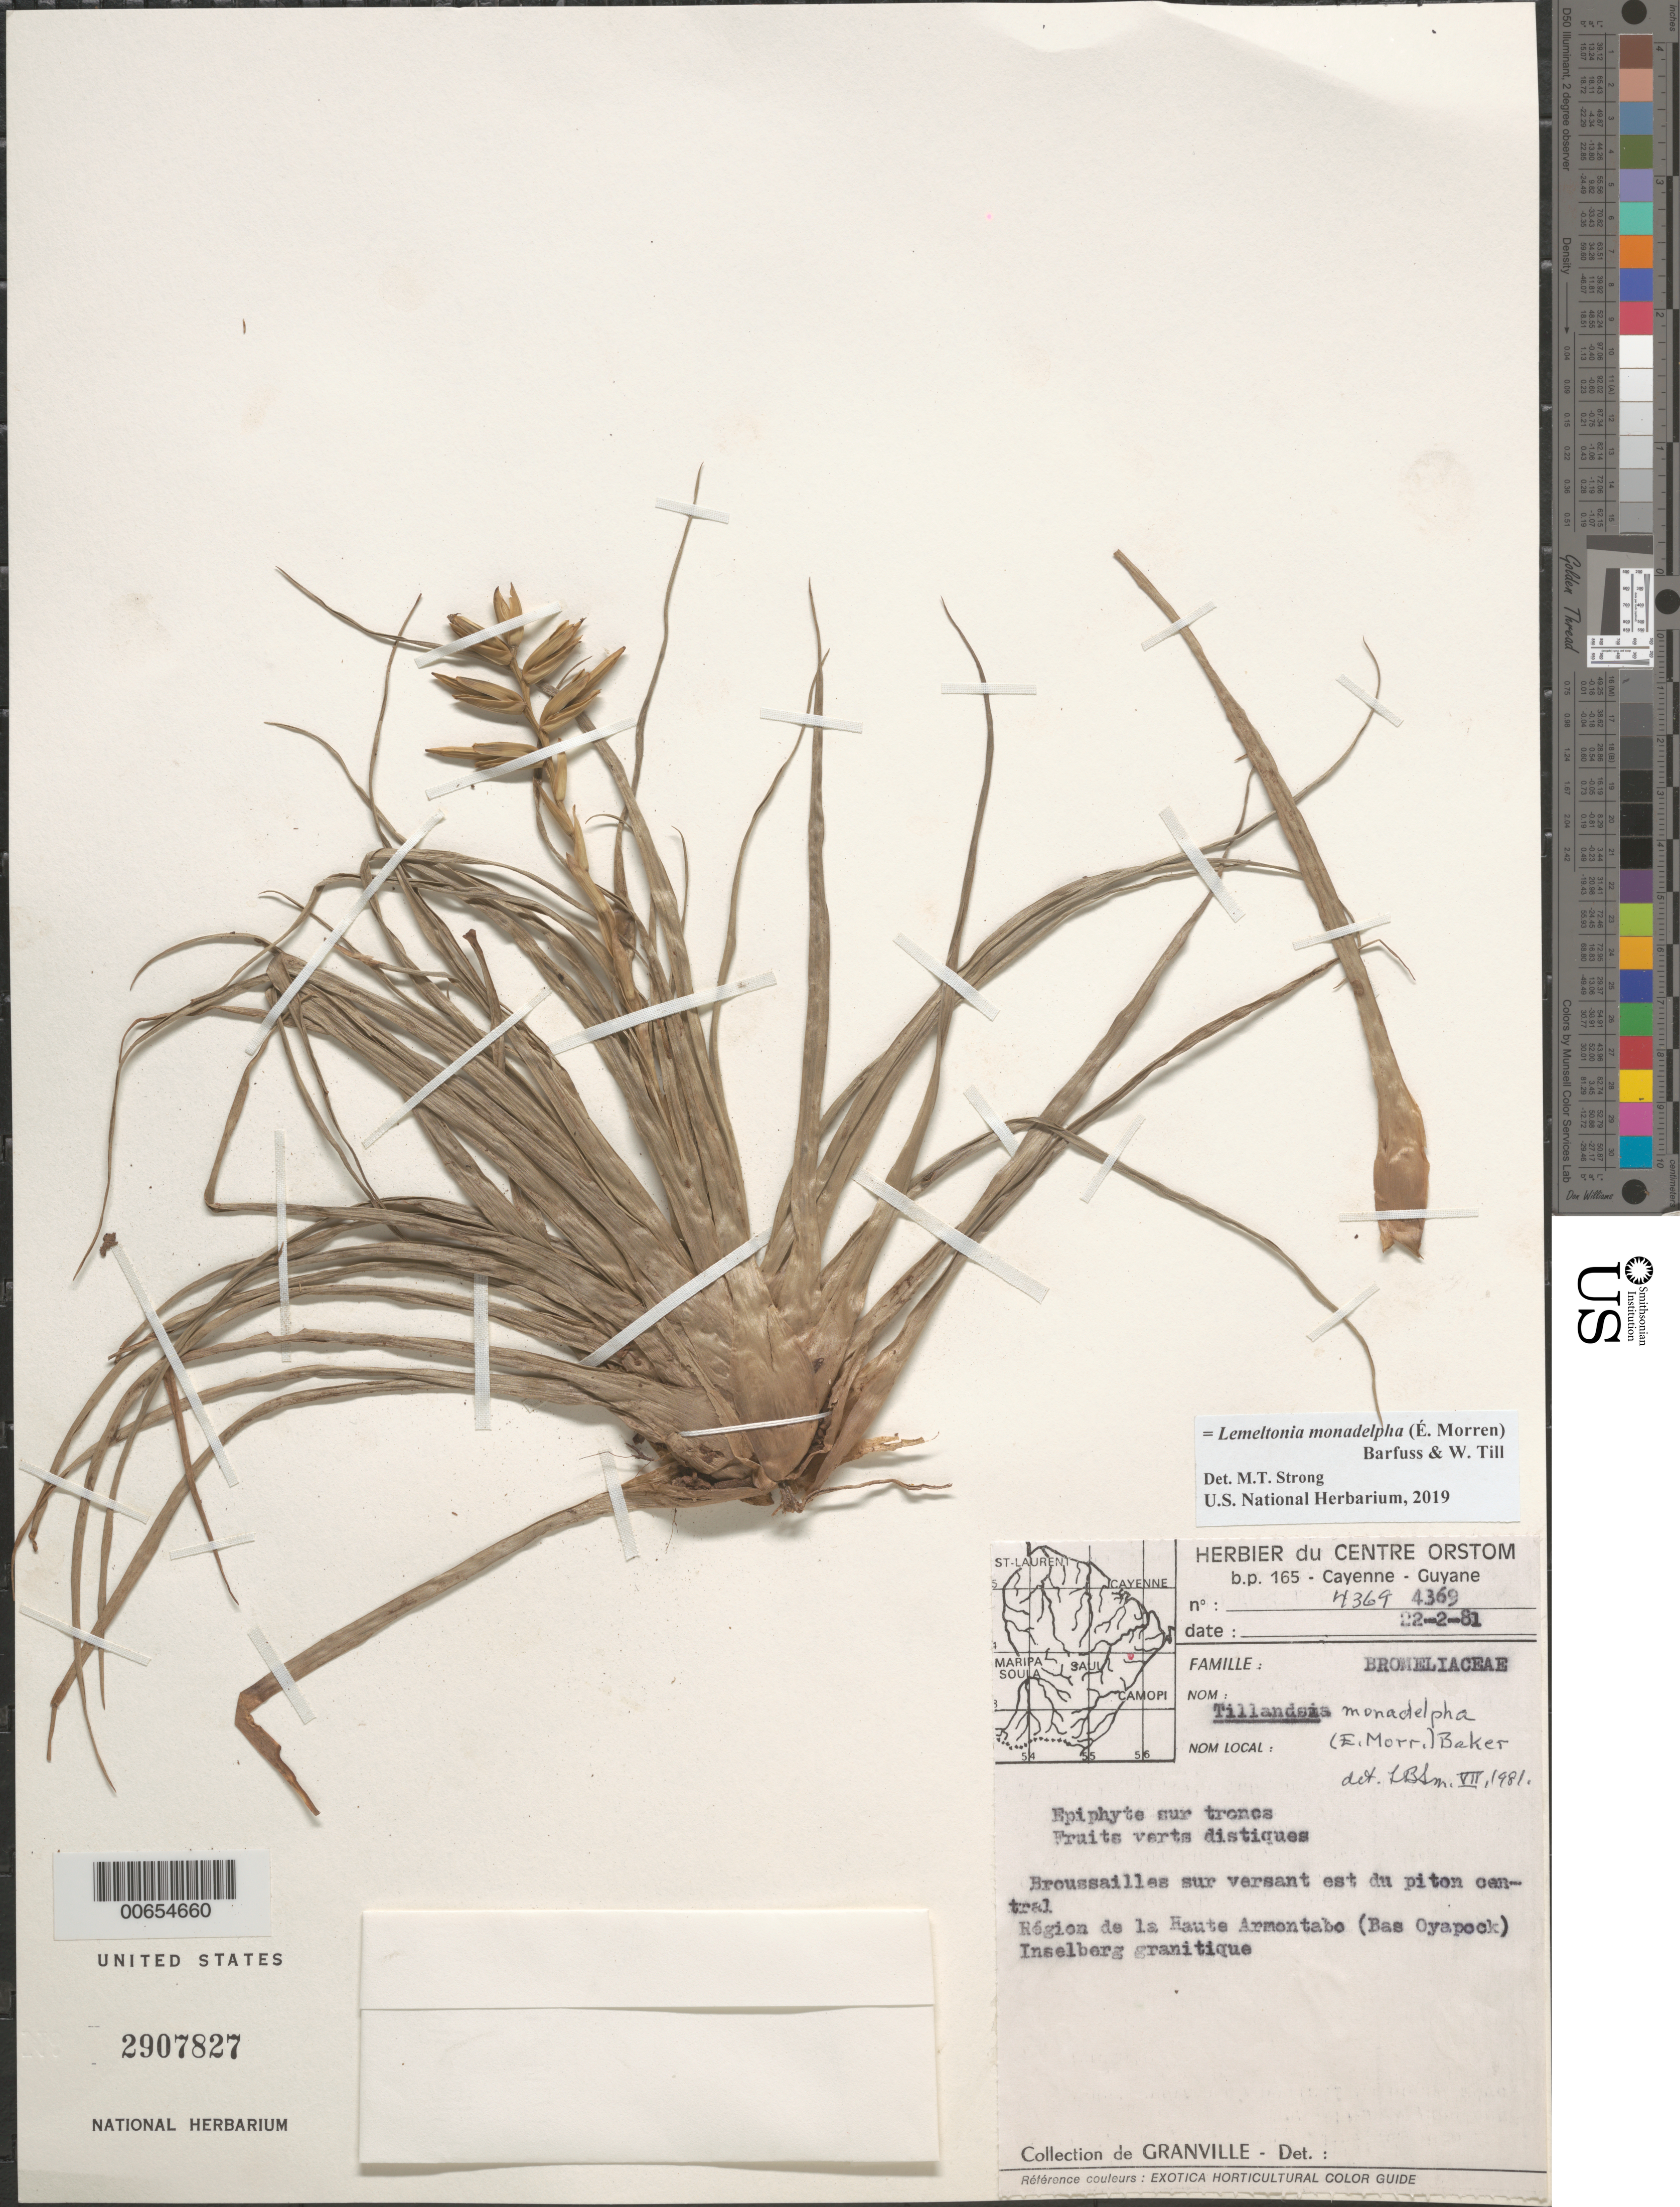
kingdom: Plantae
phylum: Tracheophyta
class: Liliopsida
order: Poales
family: Bromeliaceae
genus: Lemeltonia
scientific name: Lemeltonia monadelpha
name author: (É. Morren) Barfuss & W. Till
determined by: Strong, M. T., (US), Smithsonian Institution - National Museum of Natural History (UNITED STATES)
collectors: J.-J. de Granville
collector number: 4369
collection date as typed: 22-Feb-81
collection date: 1981-02-22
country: French Guiana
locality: Haute Crique Armontabo, bas Oyapock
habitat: Inselberg granitique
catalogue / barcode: US 2907827